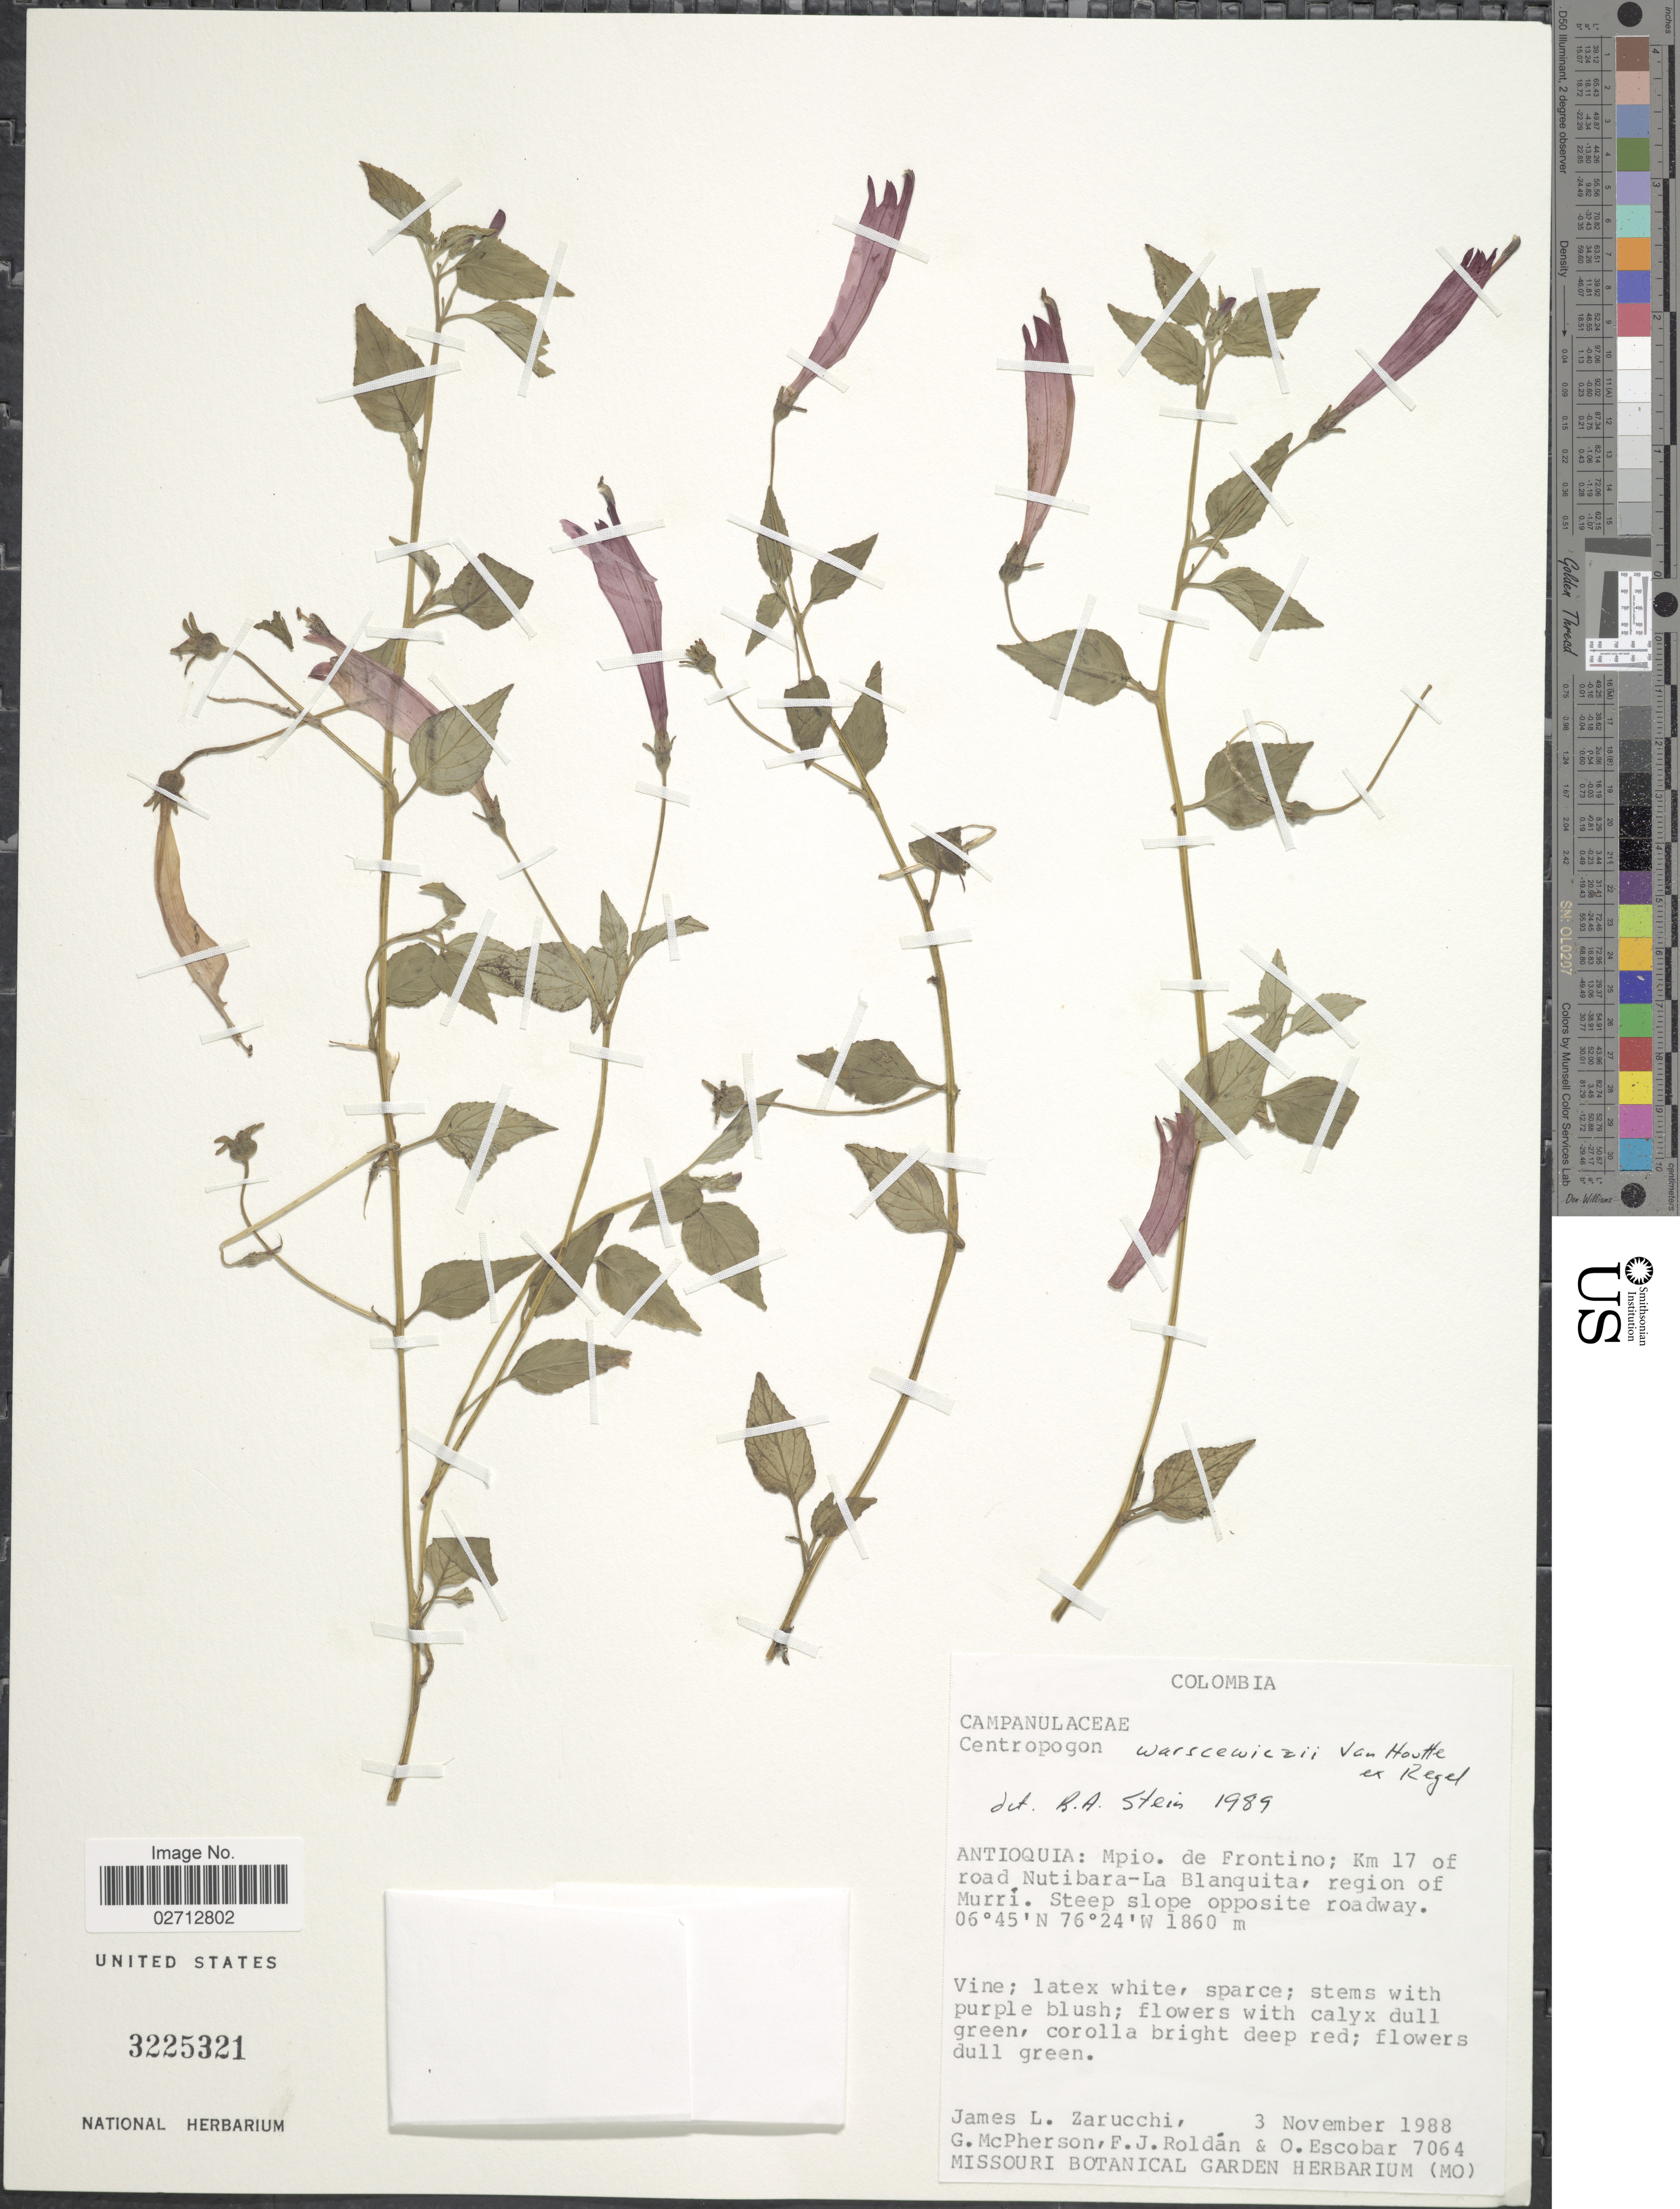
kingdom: Plantae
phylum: Tracheophyta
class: Magnoliopsida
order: Asterales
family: Campanulaceae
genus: Centropogon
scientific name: Centropogon warscewiczii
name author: Van Houtte ex Regel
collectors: J. L. Zarucchi, G. McPherson, F. J. Roldán & O. Escobar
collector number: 7064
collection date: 1988-11-03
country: Colombia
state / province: Antioquia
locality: Mpio. de Frontino; Km 17 of road Nutibara-La Blanquita, region of Murri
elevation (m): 1860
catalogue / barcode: US 3225321